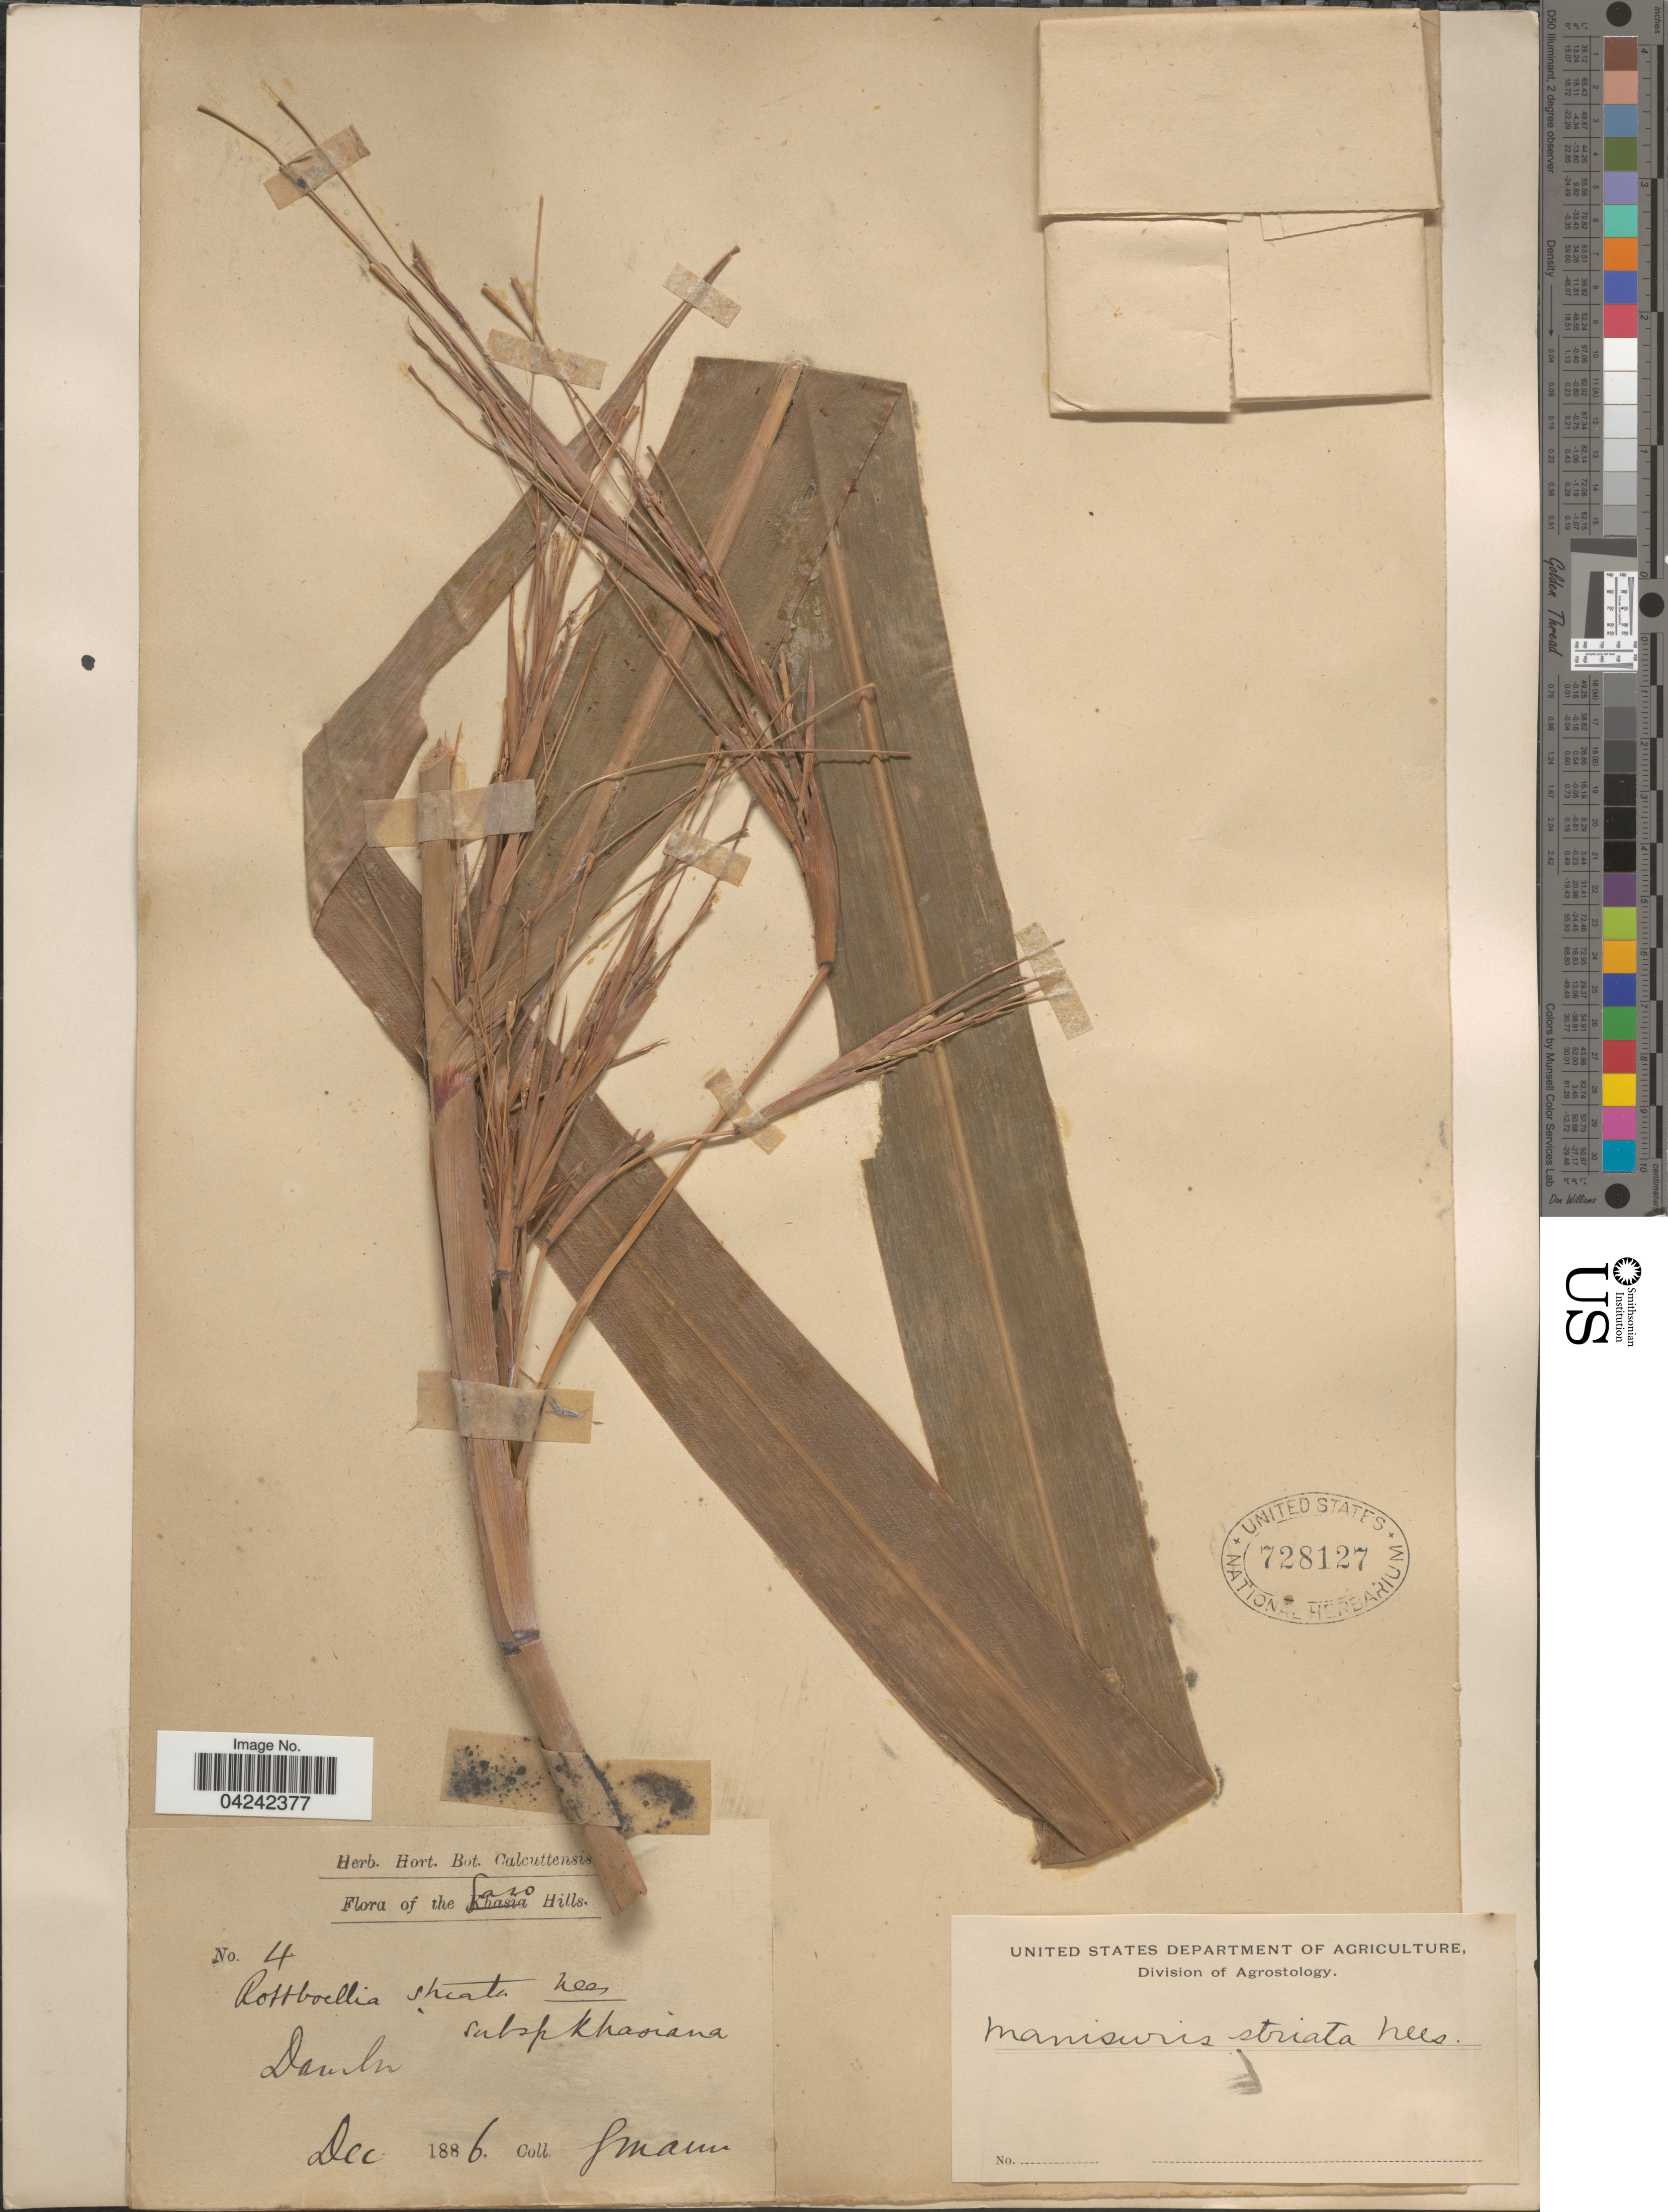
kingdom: Plantae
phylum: Tracheophyta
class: Liliopsida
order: Poales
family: Poaceae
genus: Rottboellia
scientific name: Rottboellia striata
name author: Nees ex Steud.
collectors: G. Mann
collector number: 4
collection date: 1886-12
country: India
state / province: Meghalaya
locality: The Garo Hills. Dambu.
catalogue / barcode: US 728127